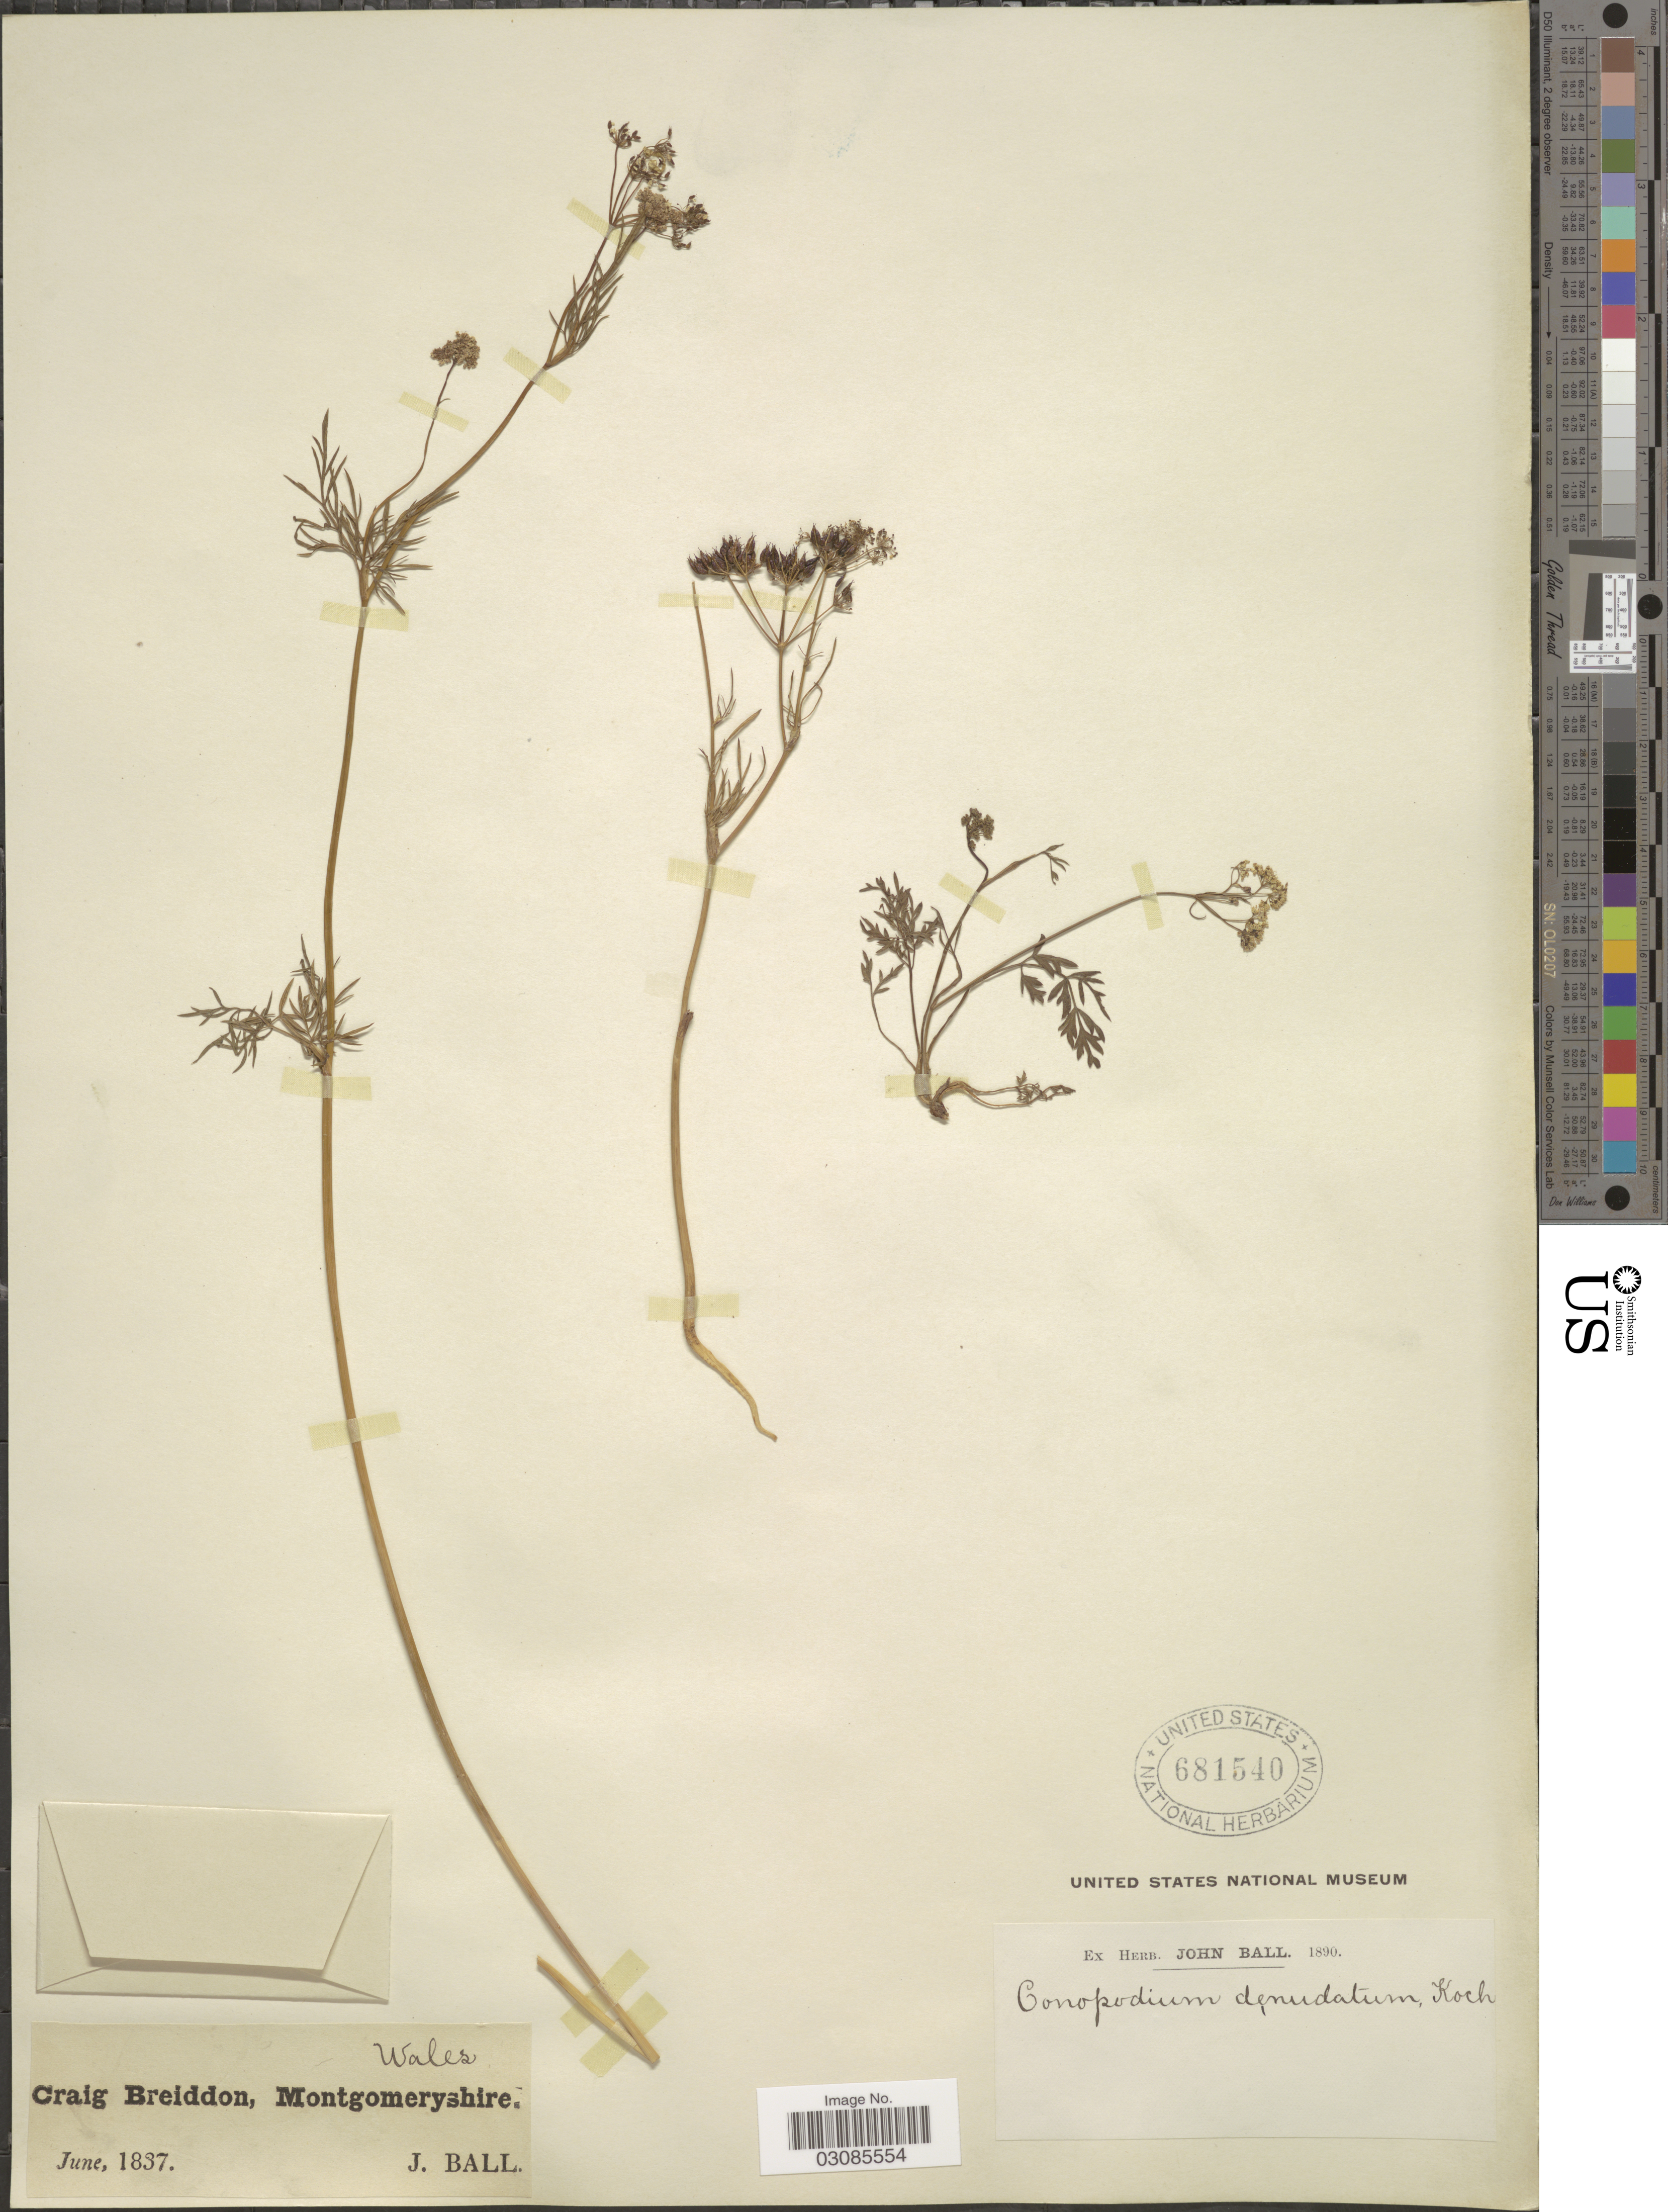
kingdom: Plantae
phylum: Tracheophyta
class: Magnoliopsida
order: Apiales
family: Apiaceae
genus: Conopodium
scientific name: Conopodium denudatum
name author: (DC.) W.D.J. Koch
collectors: J. Ball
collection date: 1837-06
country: United Kingdom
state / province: Wales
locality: Craig Breiddon, Montgomeryshire.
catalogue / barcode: US 681540